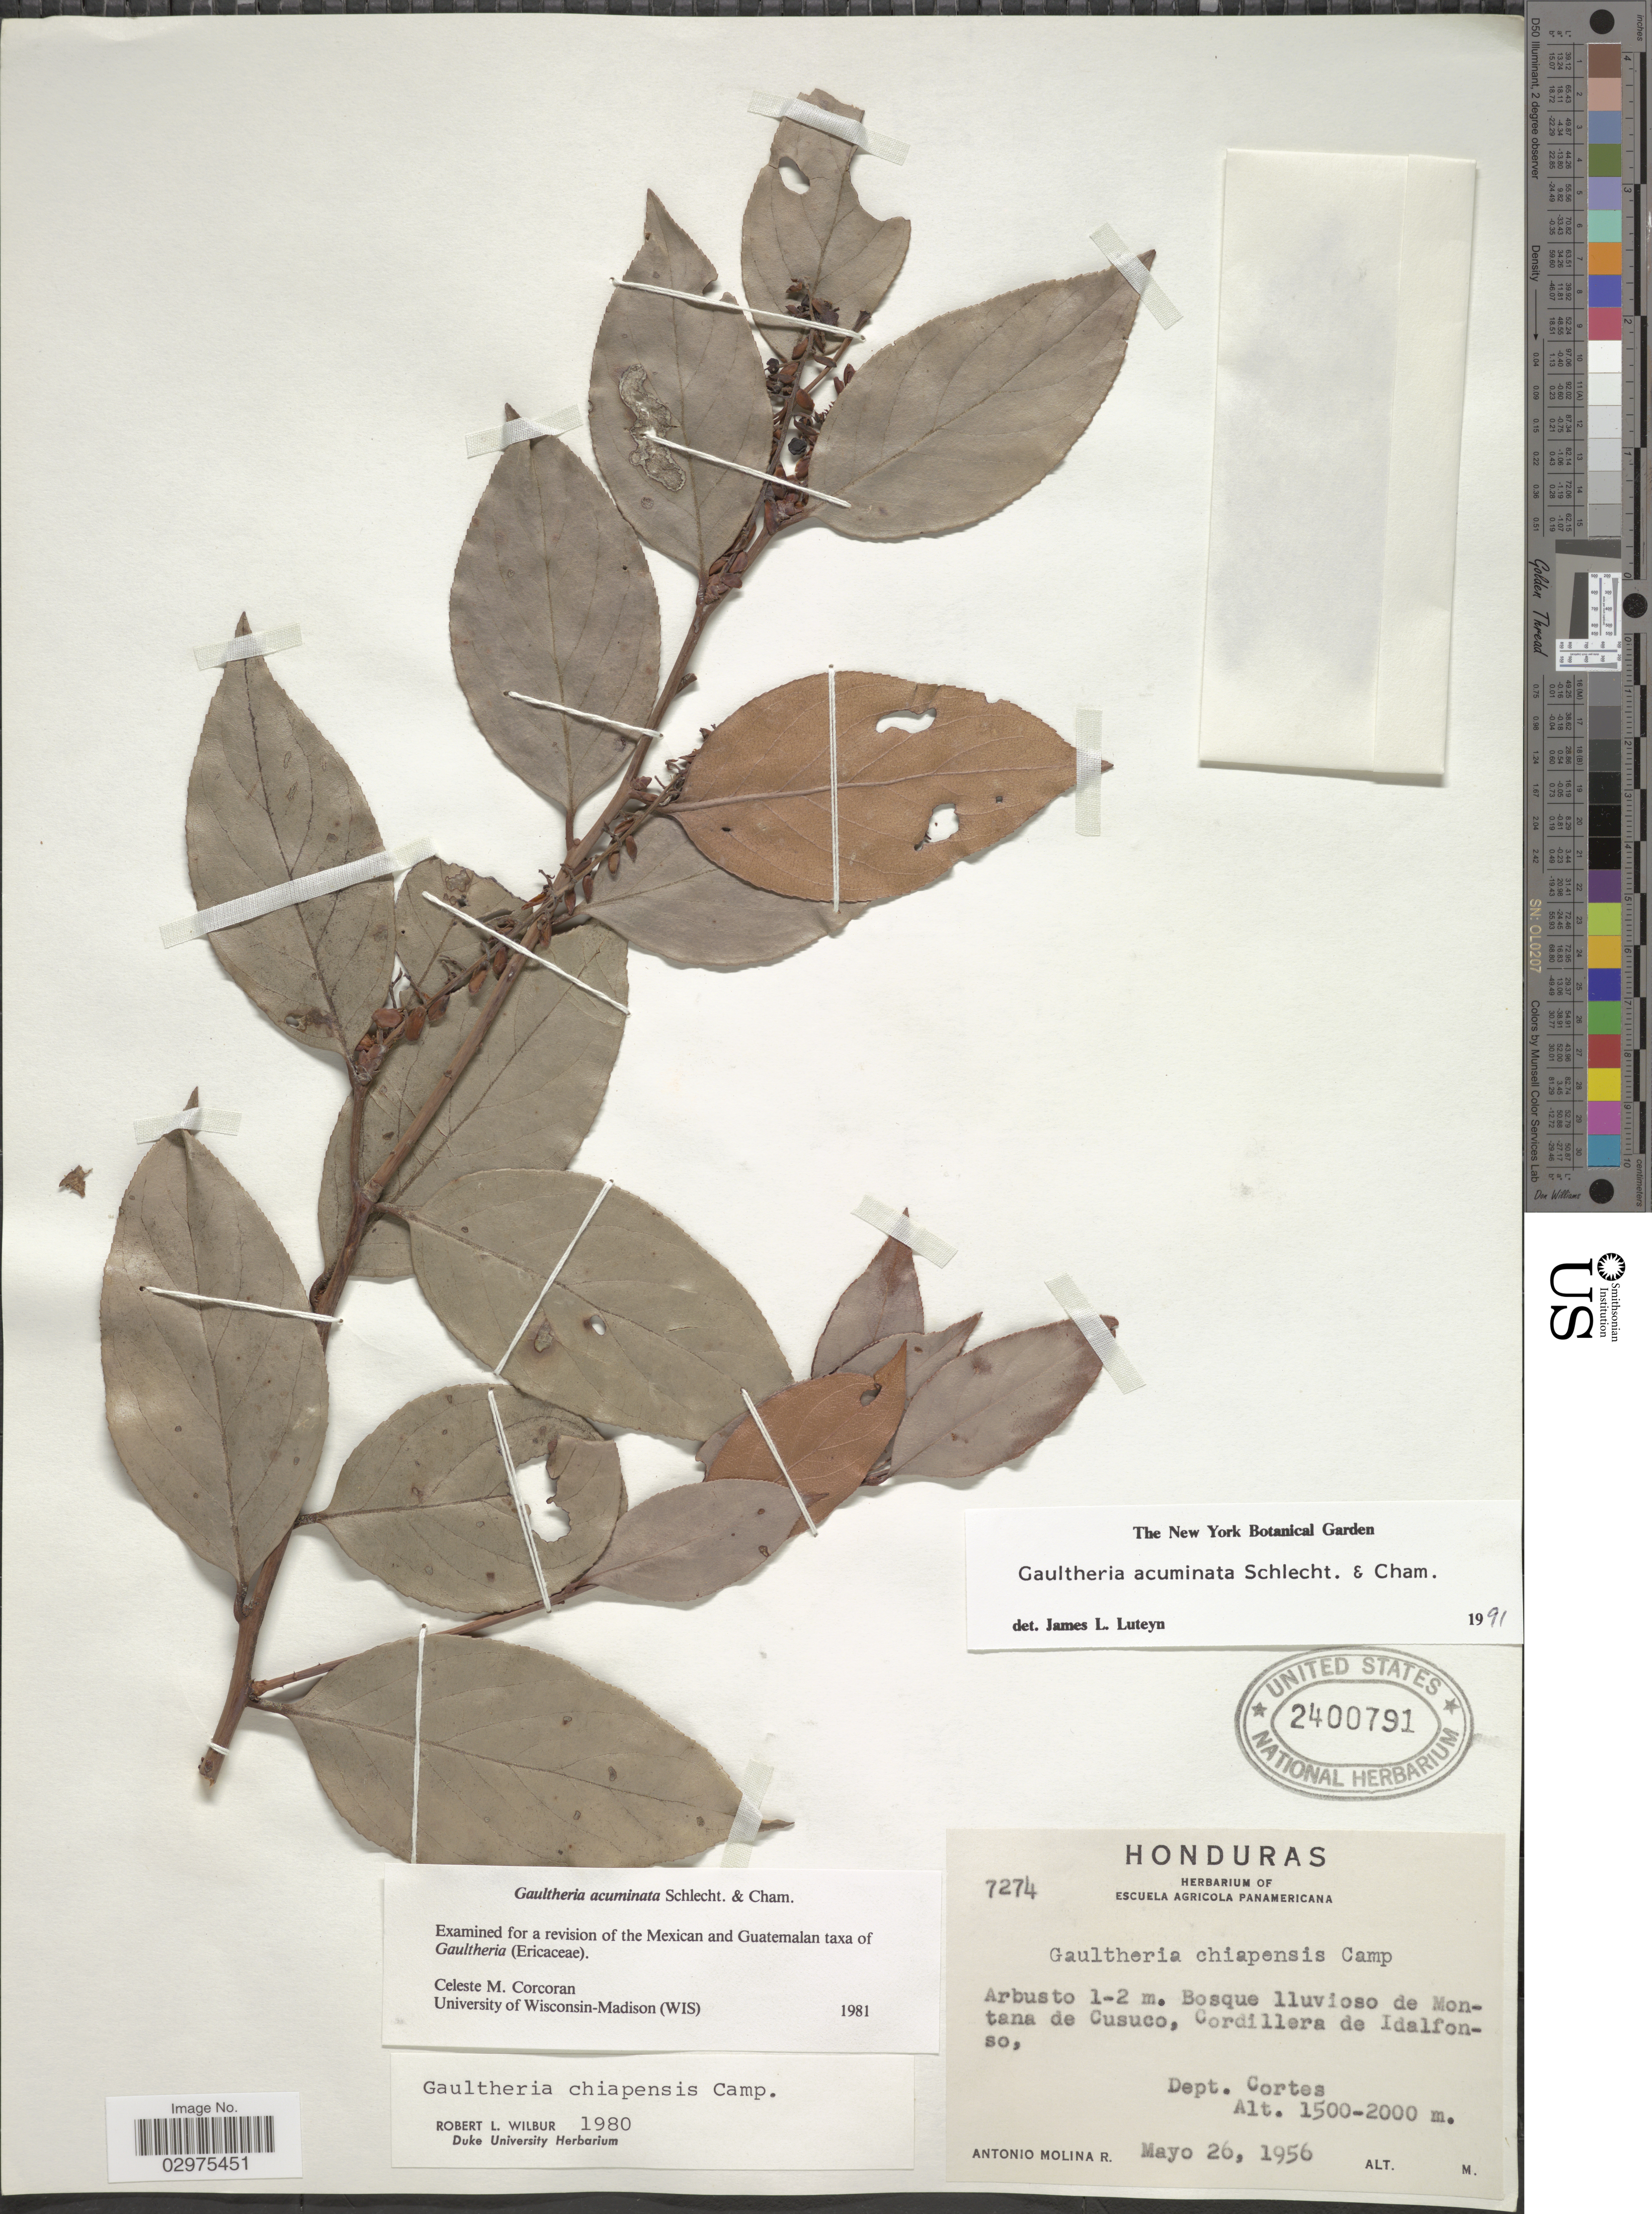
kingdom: Plantae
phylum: Tracheophyta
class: Magnoliopsida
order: Ericales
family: Ericaceae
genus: Gaultheria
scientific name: Gaultheria acuminata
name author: Schltdl. & Cham.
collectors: A. Molina R.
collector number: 7274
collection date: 1956-05-26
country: Honduras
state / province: Cortés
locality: Montana de Cusuco, Cordillera de Idalfonso, Dept. Cortes.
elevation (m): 1500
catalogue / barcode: US 2400791